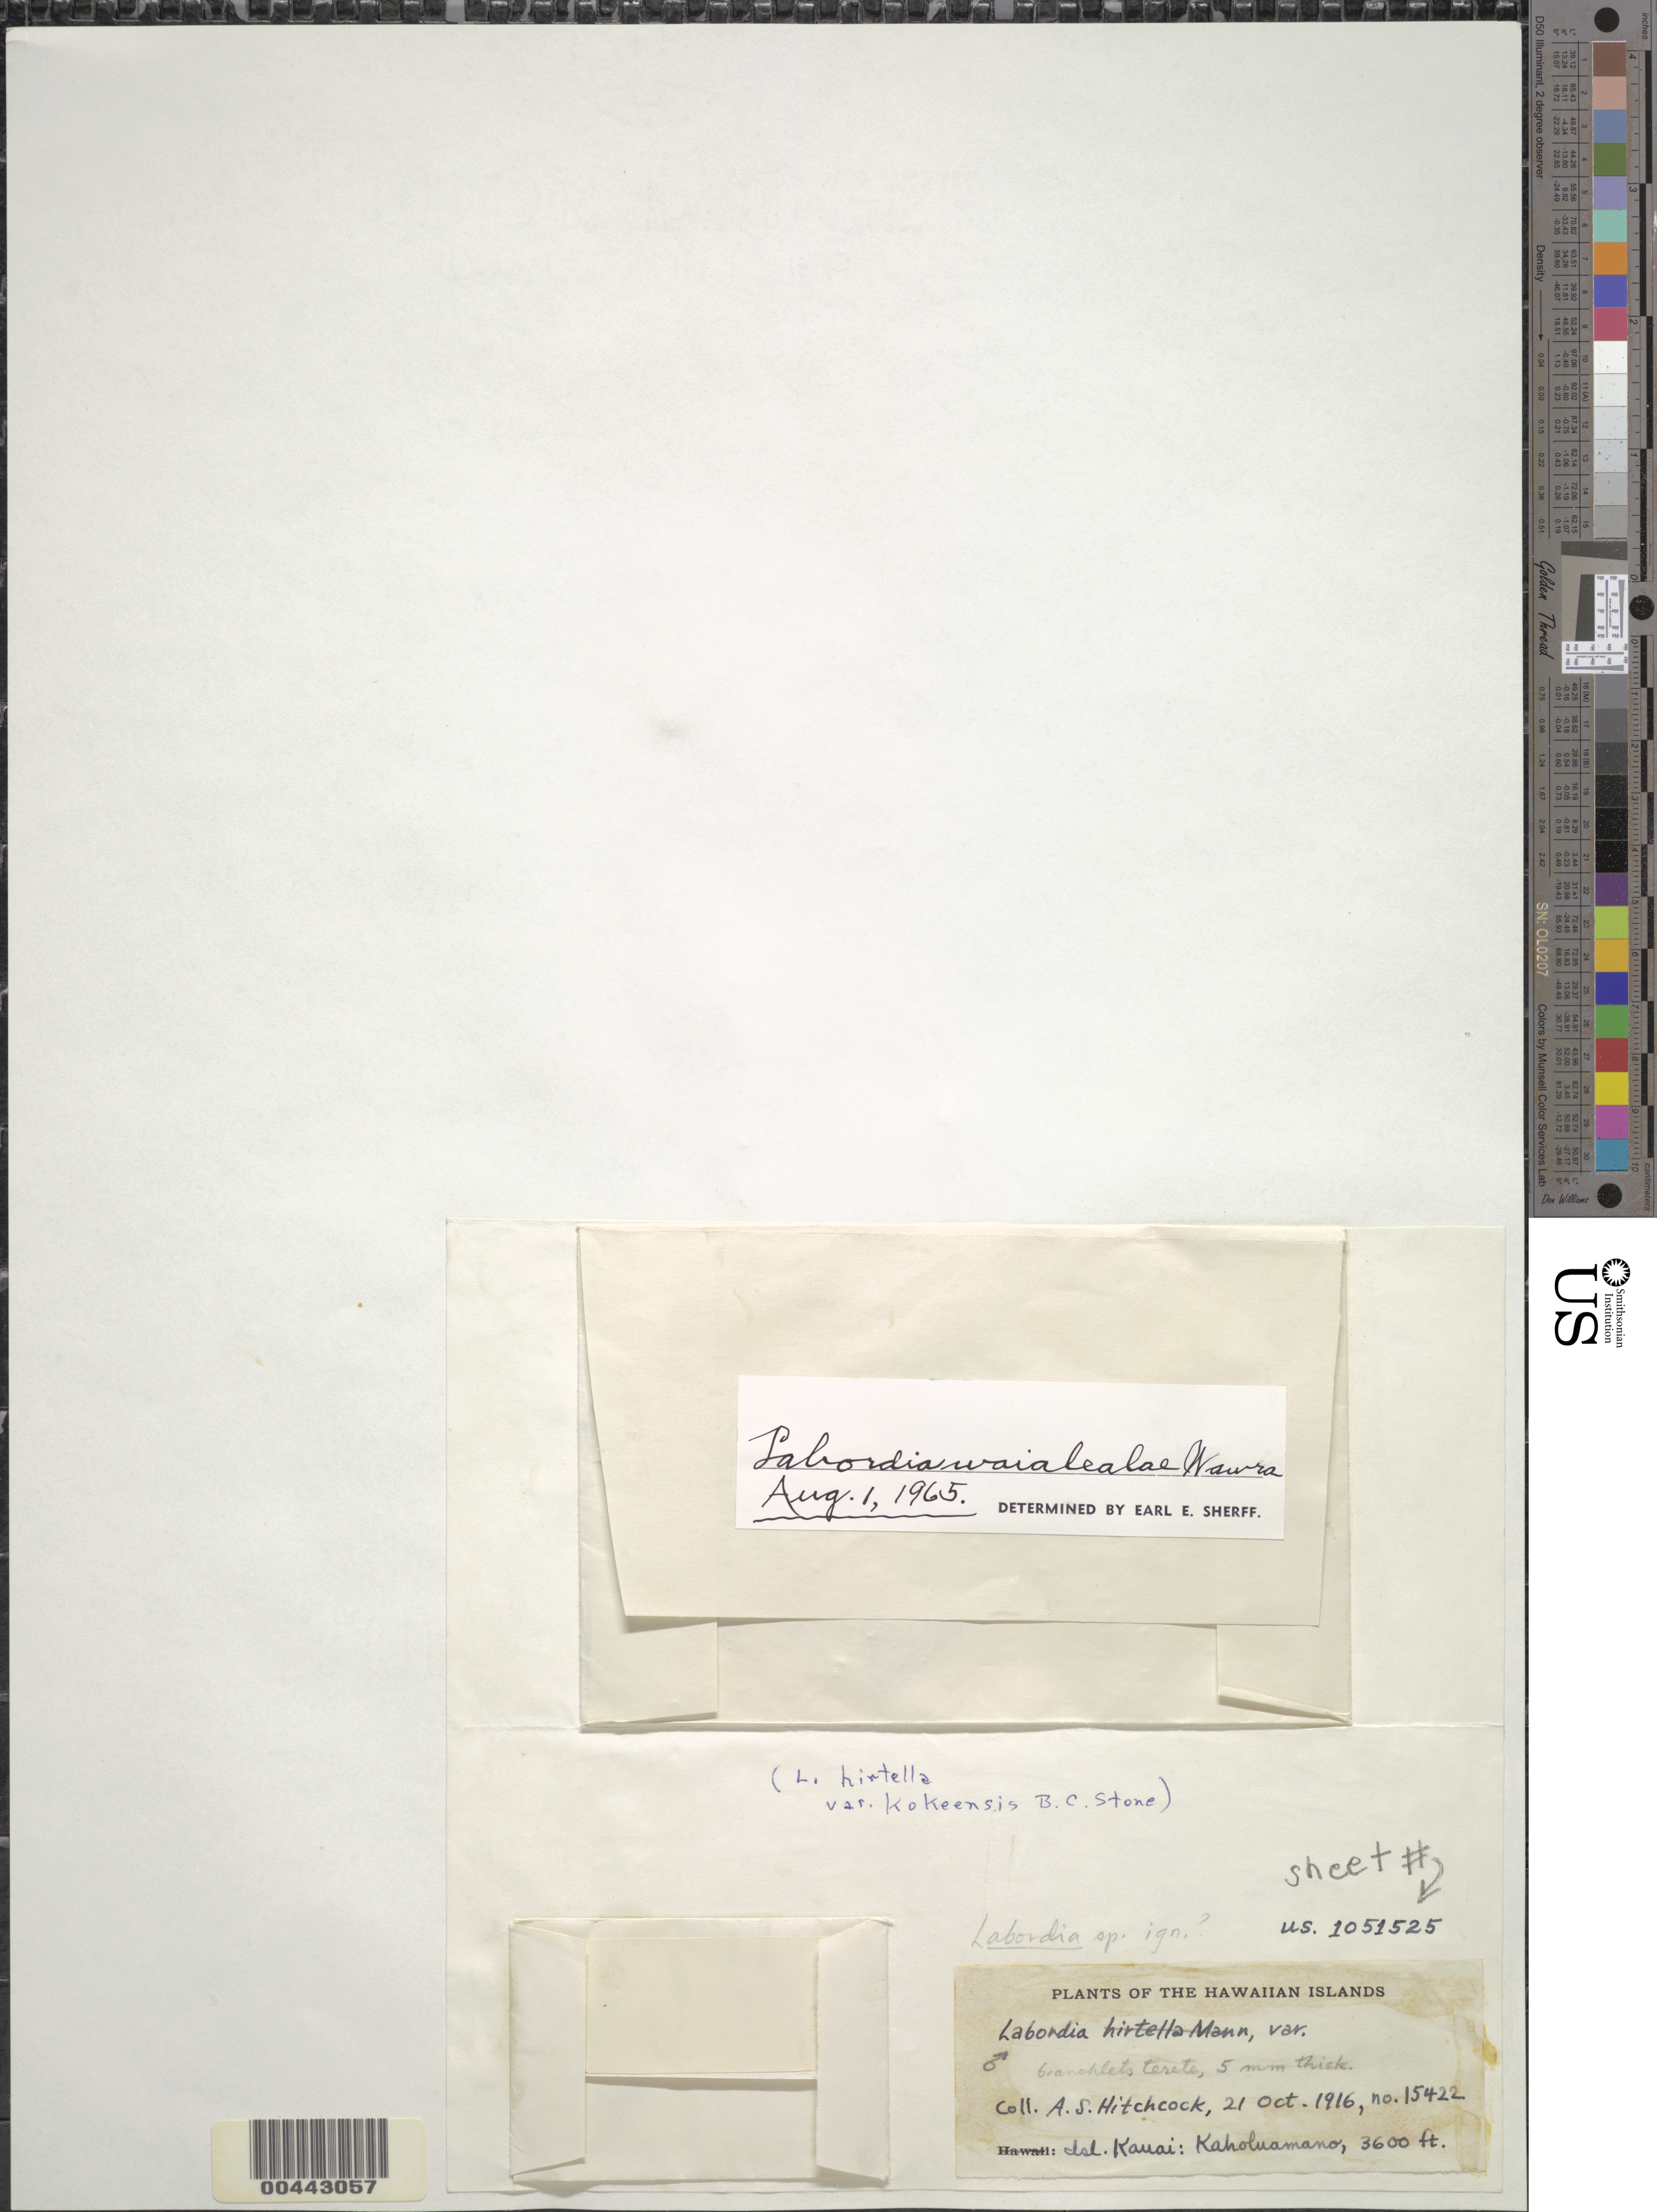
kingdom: Plantae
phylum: Tracheophyta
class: Magnoliopsida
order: Gentianales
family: Loganiaceae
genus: Geniostoma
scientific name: Geniostoma waialealae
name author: (Wawra) Byng & Christenh.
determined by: Wagner, W. L., (BOT), Smithsonian Institution - National Museum of Natural History (UNITED STATES)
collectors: A. S. Hitchcock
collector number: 15422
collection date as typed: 21 Oct 1916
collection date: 1916-10-21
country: United States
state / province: Hawaii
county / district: Kauai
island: Kaua'i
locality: Kaholuamano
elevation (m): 1097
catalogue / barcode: US 1051525